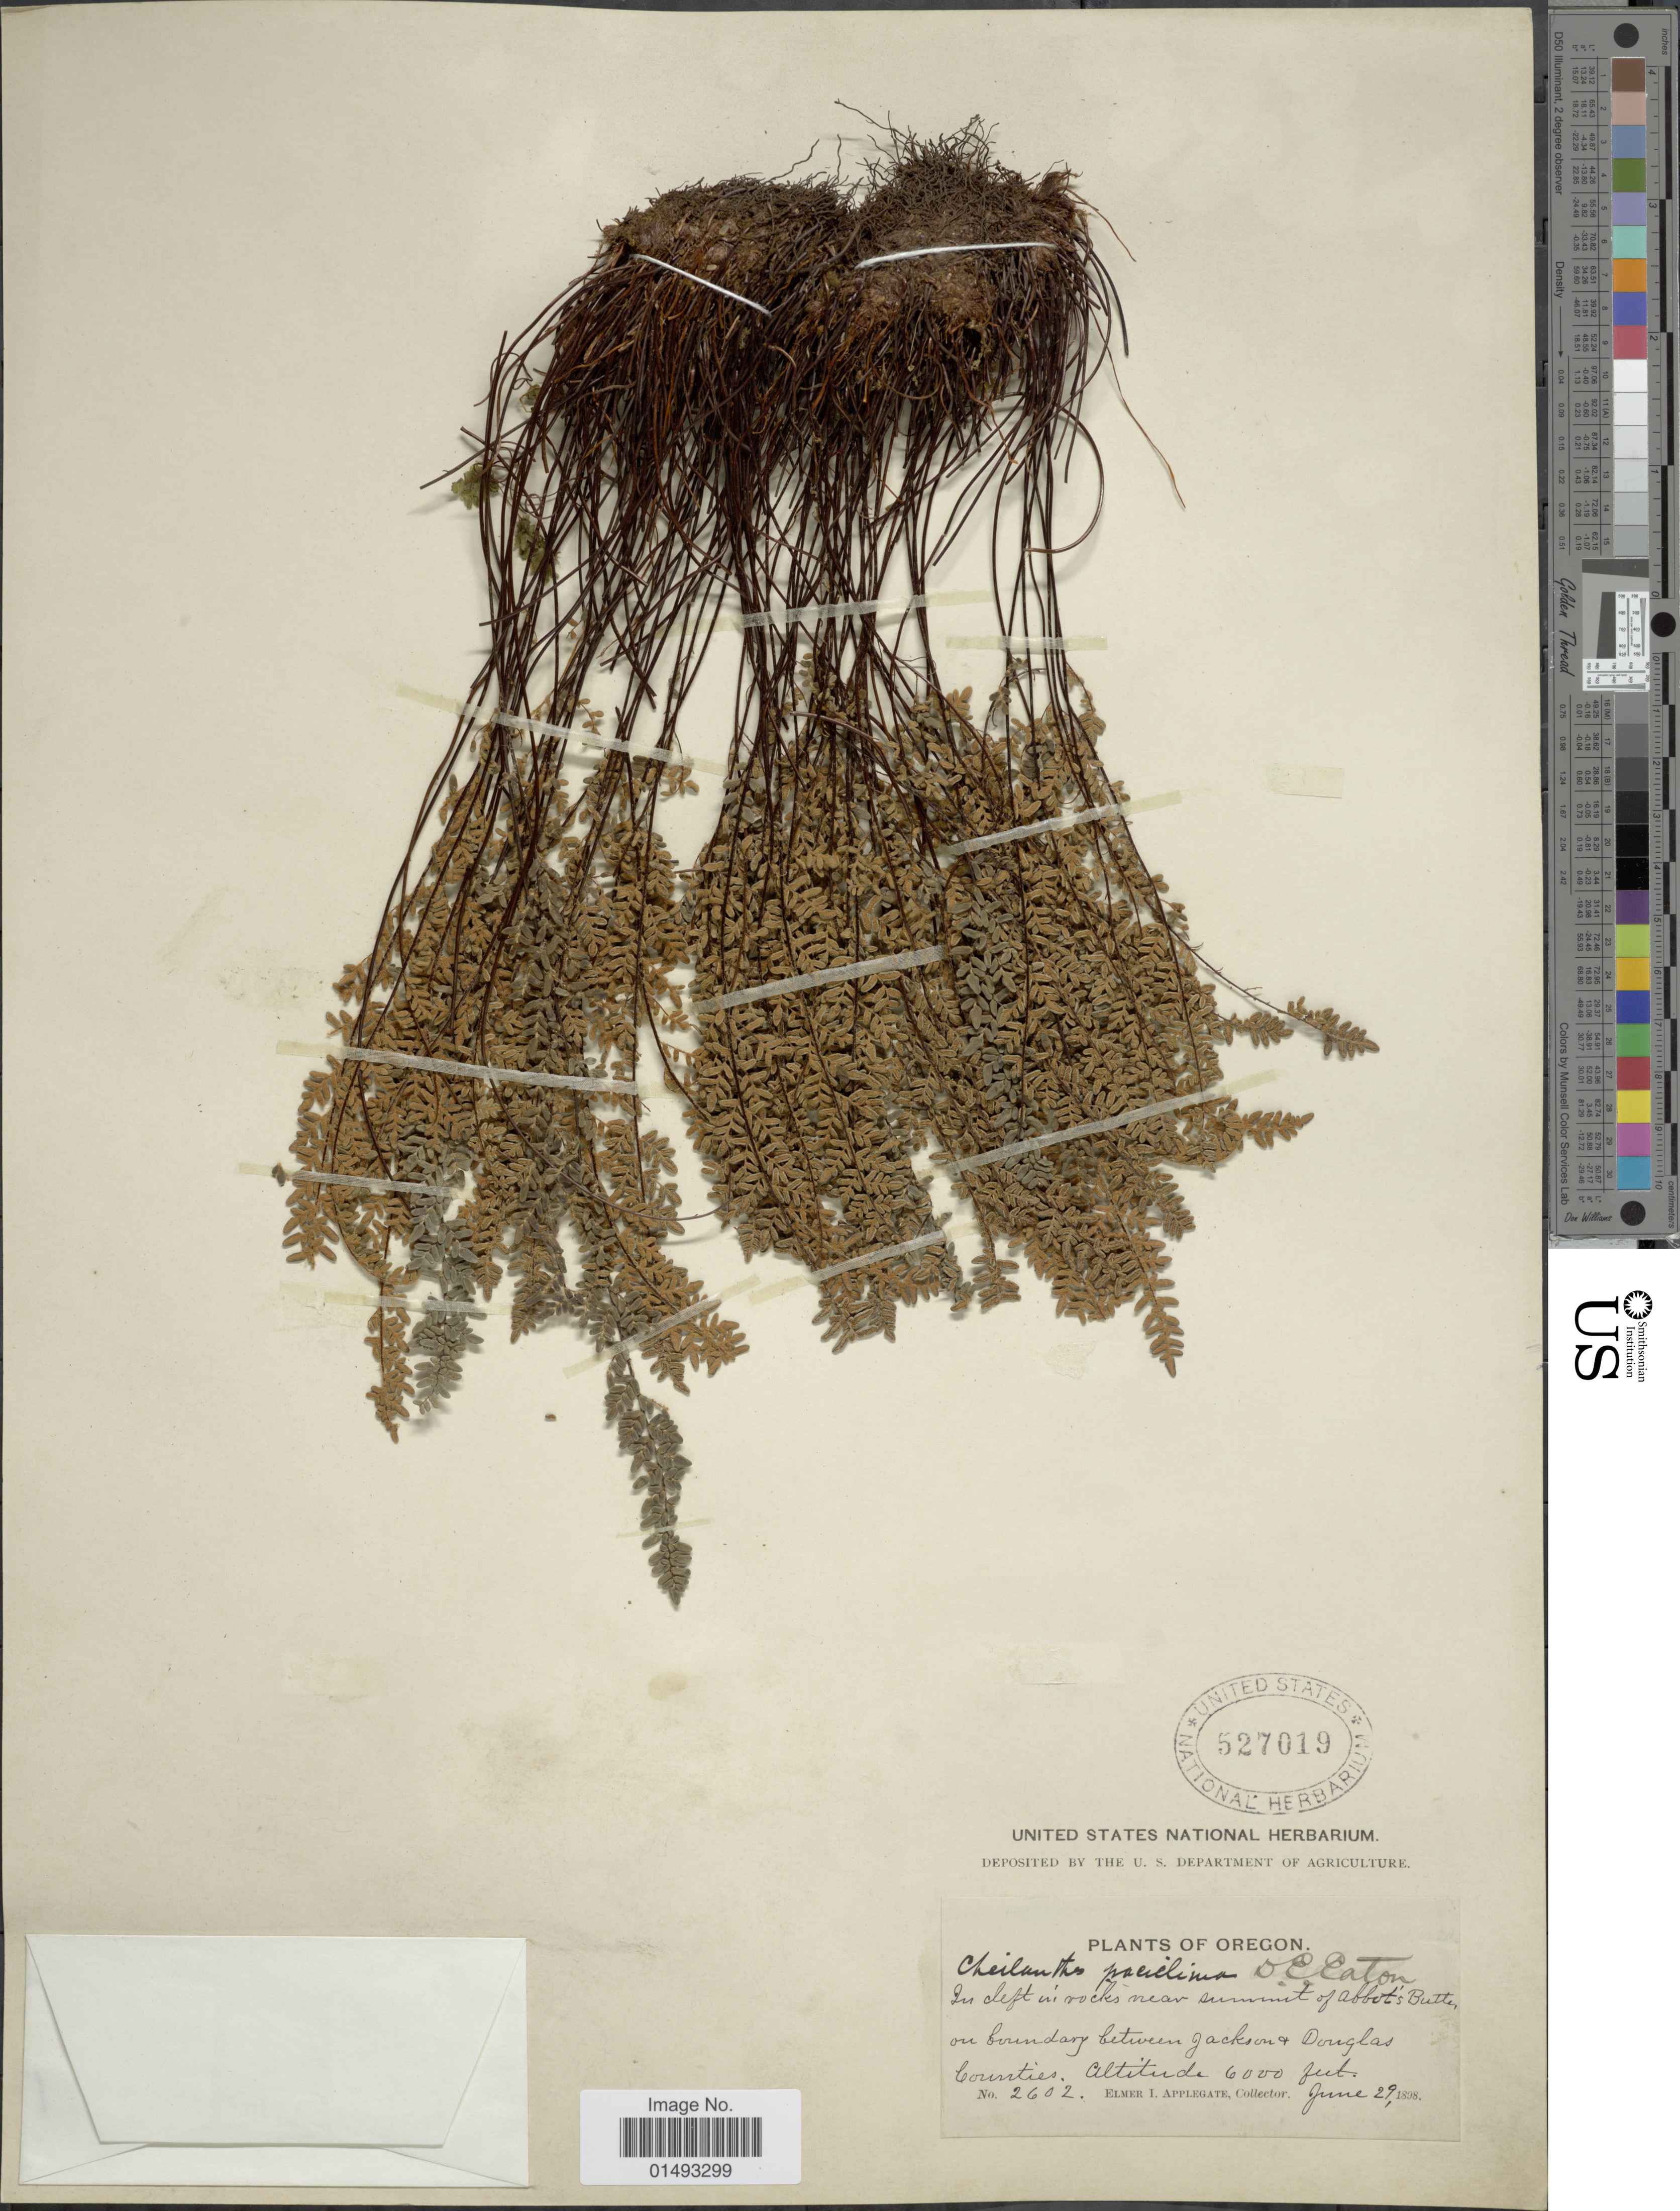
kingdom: Plantae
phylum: Tracheophyta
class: Polypodiopsida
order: Polypodiales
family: Pteridaceae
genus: Myriopteris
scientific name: Myriopteris gracillima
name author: (D.C. Eaton) J. Sm.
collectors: E. I. Applegate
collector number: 2602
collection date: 1898-06-29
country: United States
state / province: Oregon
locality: In cleft in rocks near summit of Abbot's Butte, on boundary between Jackson + Douglas Counties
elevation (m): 1829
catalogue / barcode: US 527019